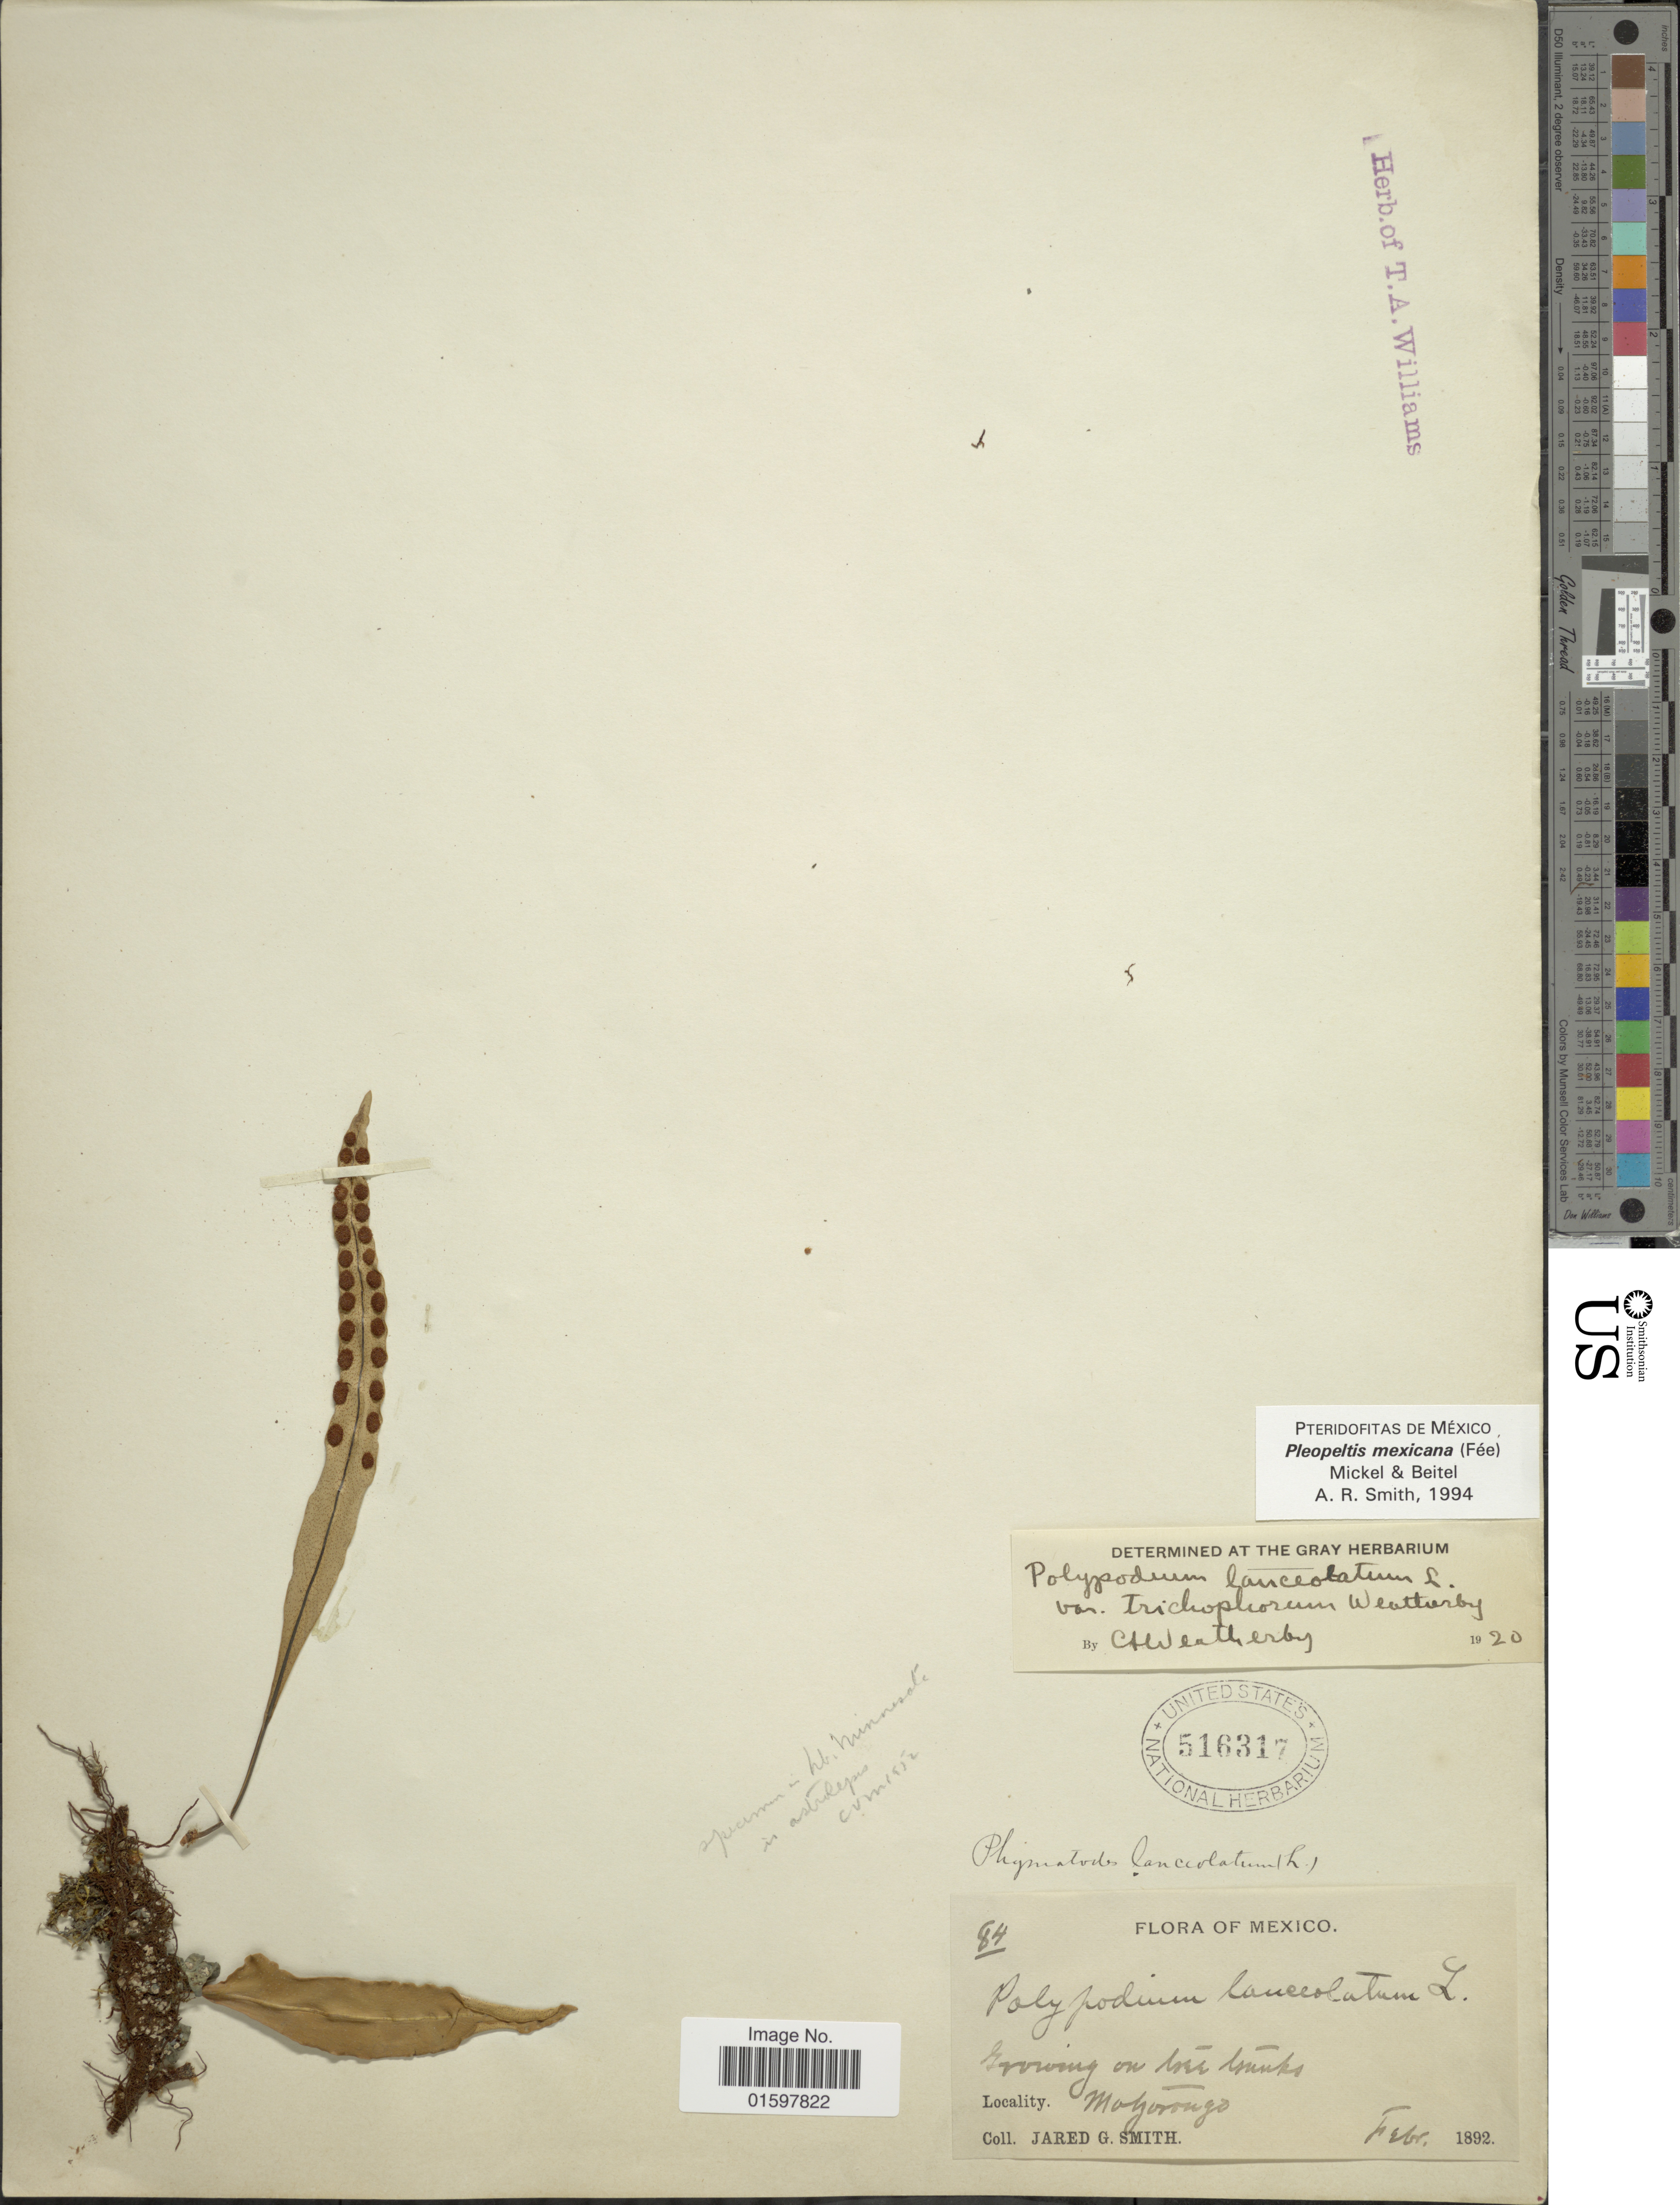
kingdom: Plantae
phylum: Tracheophyta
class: Polypodiopsida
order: Polypodiales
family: Polypodiaceae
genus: Pleopeltis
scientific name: Pleopeltis mexicana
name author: (Fée) Mickel & Beitel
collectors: J. G. Smith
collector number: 84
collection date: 1892-02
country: Mexico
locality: Moyorongo.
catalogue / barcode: US 516317